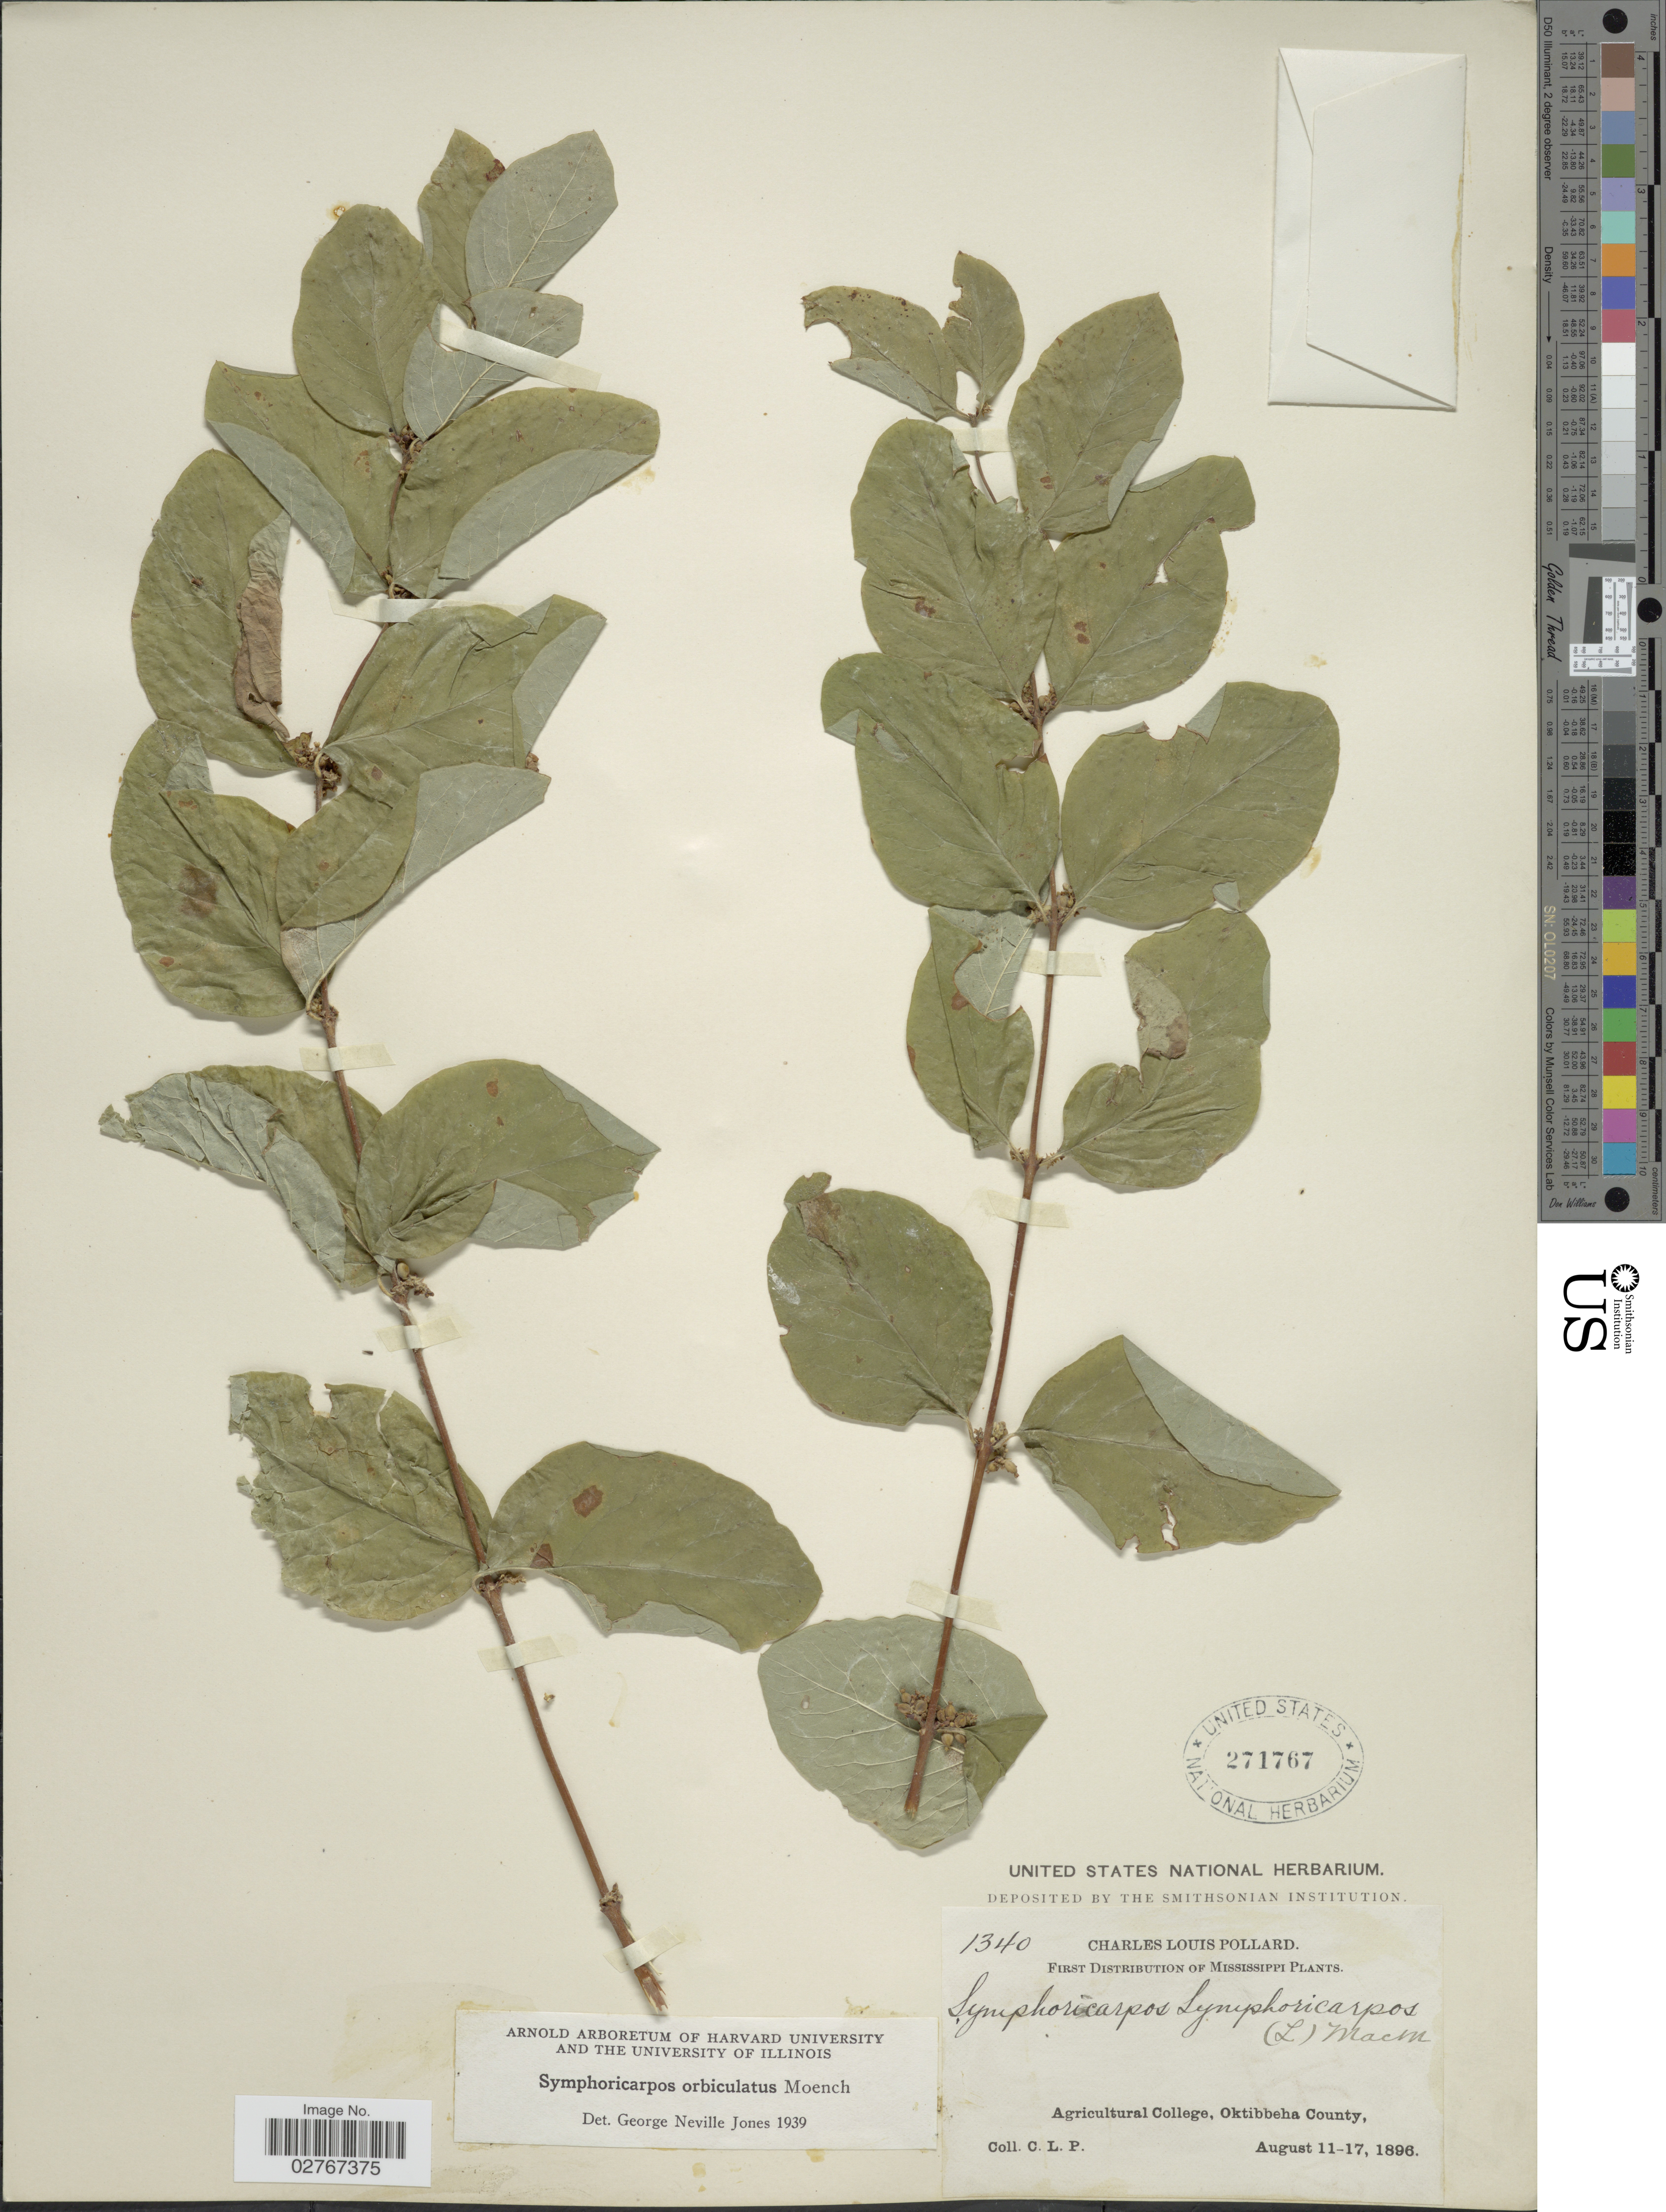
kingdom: Plantae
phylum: Tracheophyta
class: Magnoliopsida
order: Dipsacales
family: Caprifoliaceae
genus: Symphoricarpos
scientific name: Symphoricarpos orbiculatus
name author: Moench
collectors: C. L. Pollard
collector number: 1340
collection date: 1896-08-11/1896-08-17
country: United States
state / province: Mississippi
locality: Agricultural College, Oktibbeha County.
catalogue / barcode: US 271767